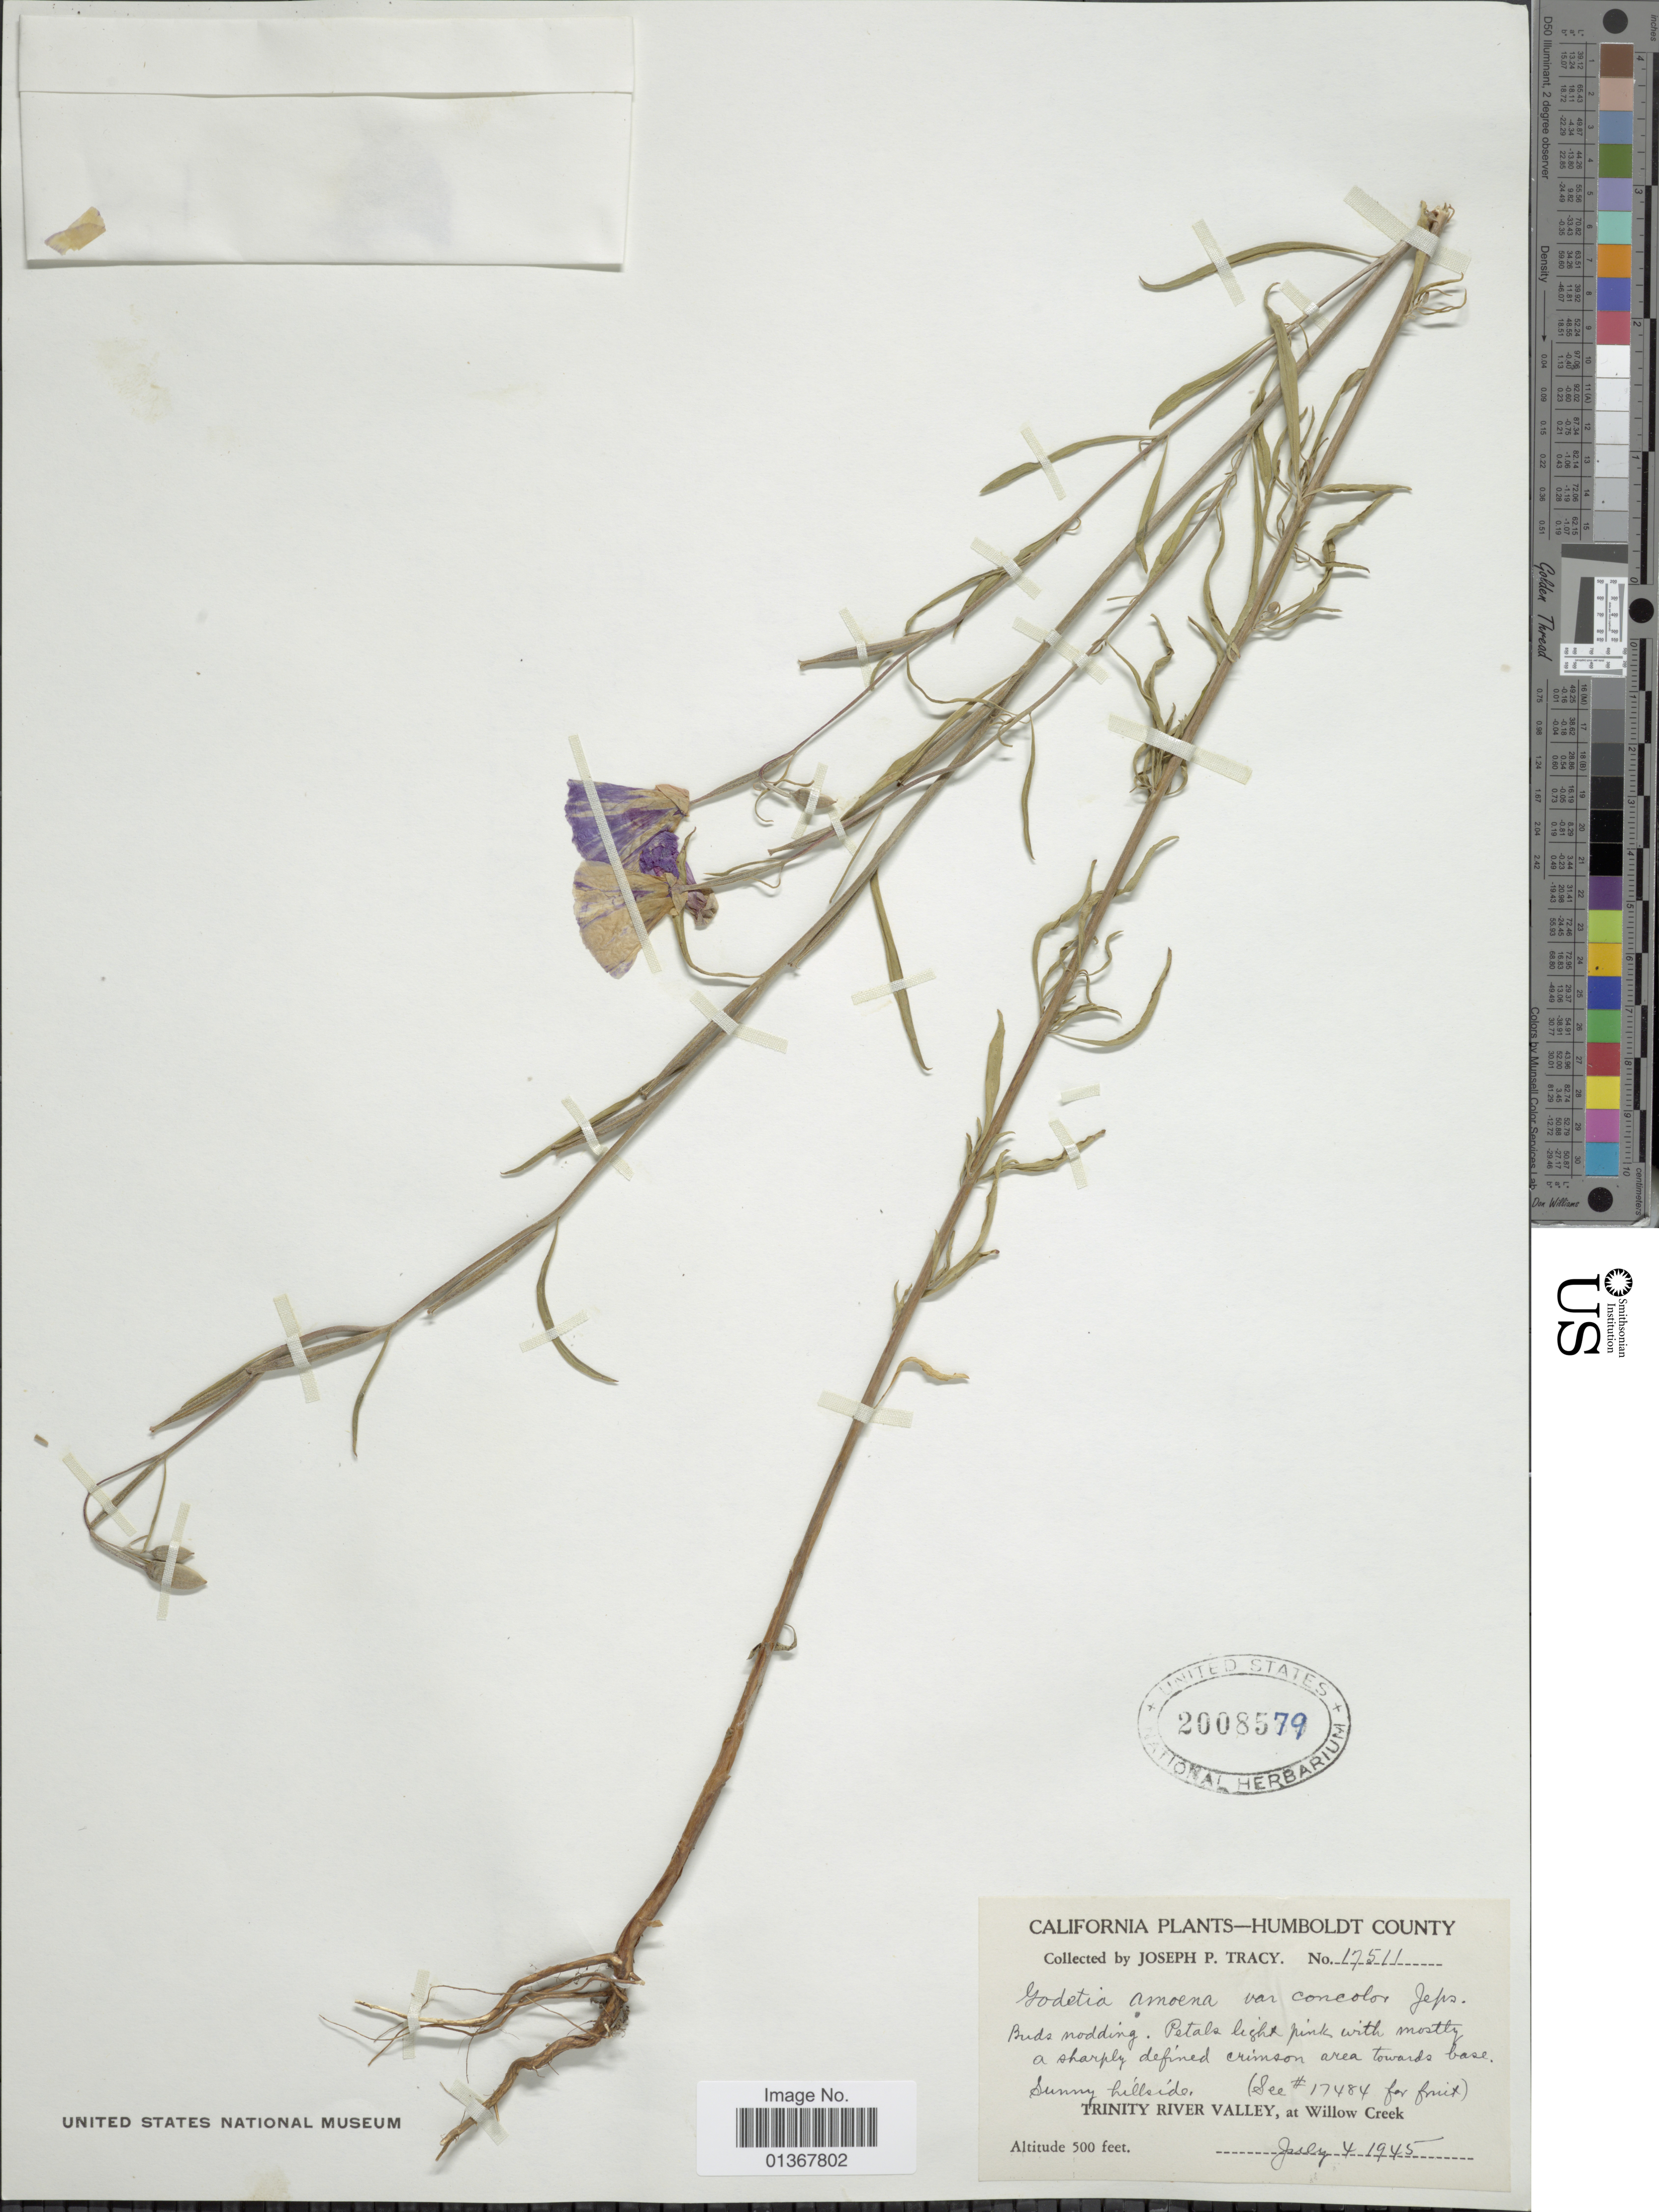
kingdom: Plantae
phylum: Tracheophyta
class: Magnoliopsida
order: Myrtales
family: Onagraceae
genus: Clarkia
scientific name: Clarkia amoena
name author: (Lehm.) A. Nelson & J.F. Macbr.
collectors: J. Tracy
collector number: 17511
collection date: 1945-07-04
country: United States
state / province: California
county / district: Humboldt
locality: Humboldt County. Sunny hillside, Trinity River Valley, at Willow Creek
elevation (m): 152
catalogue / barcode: US 2008579